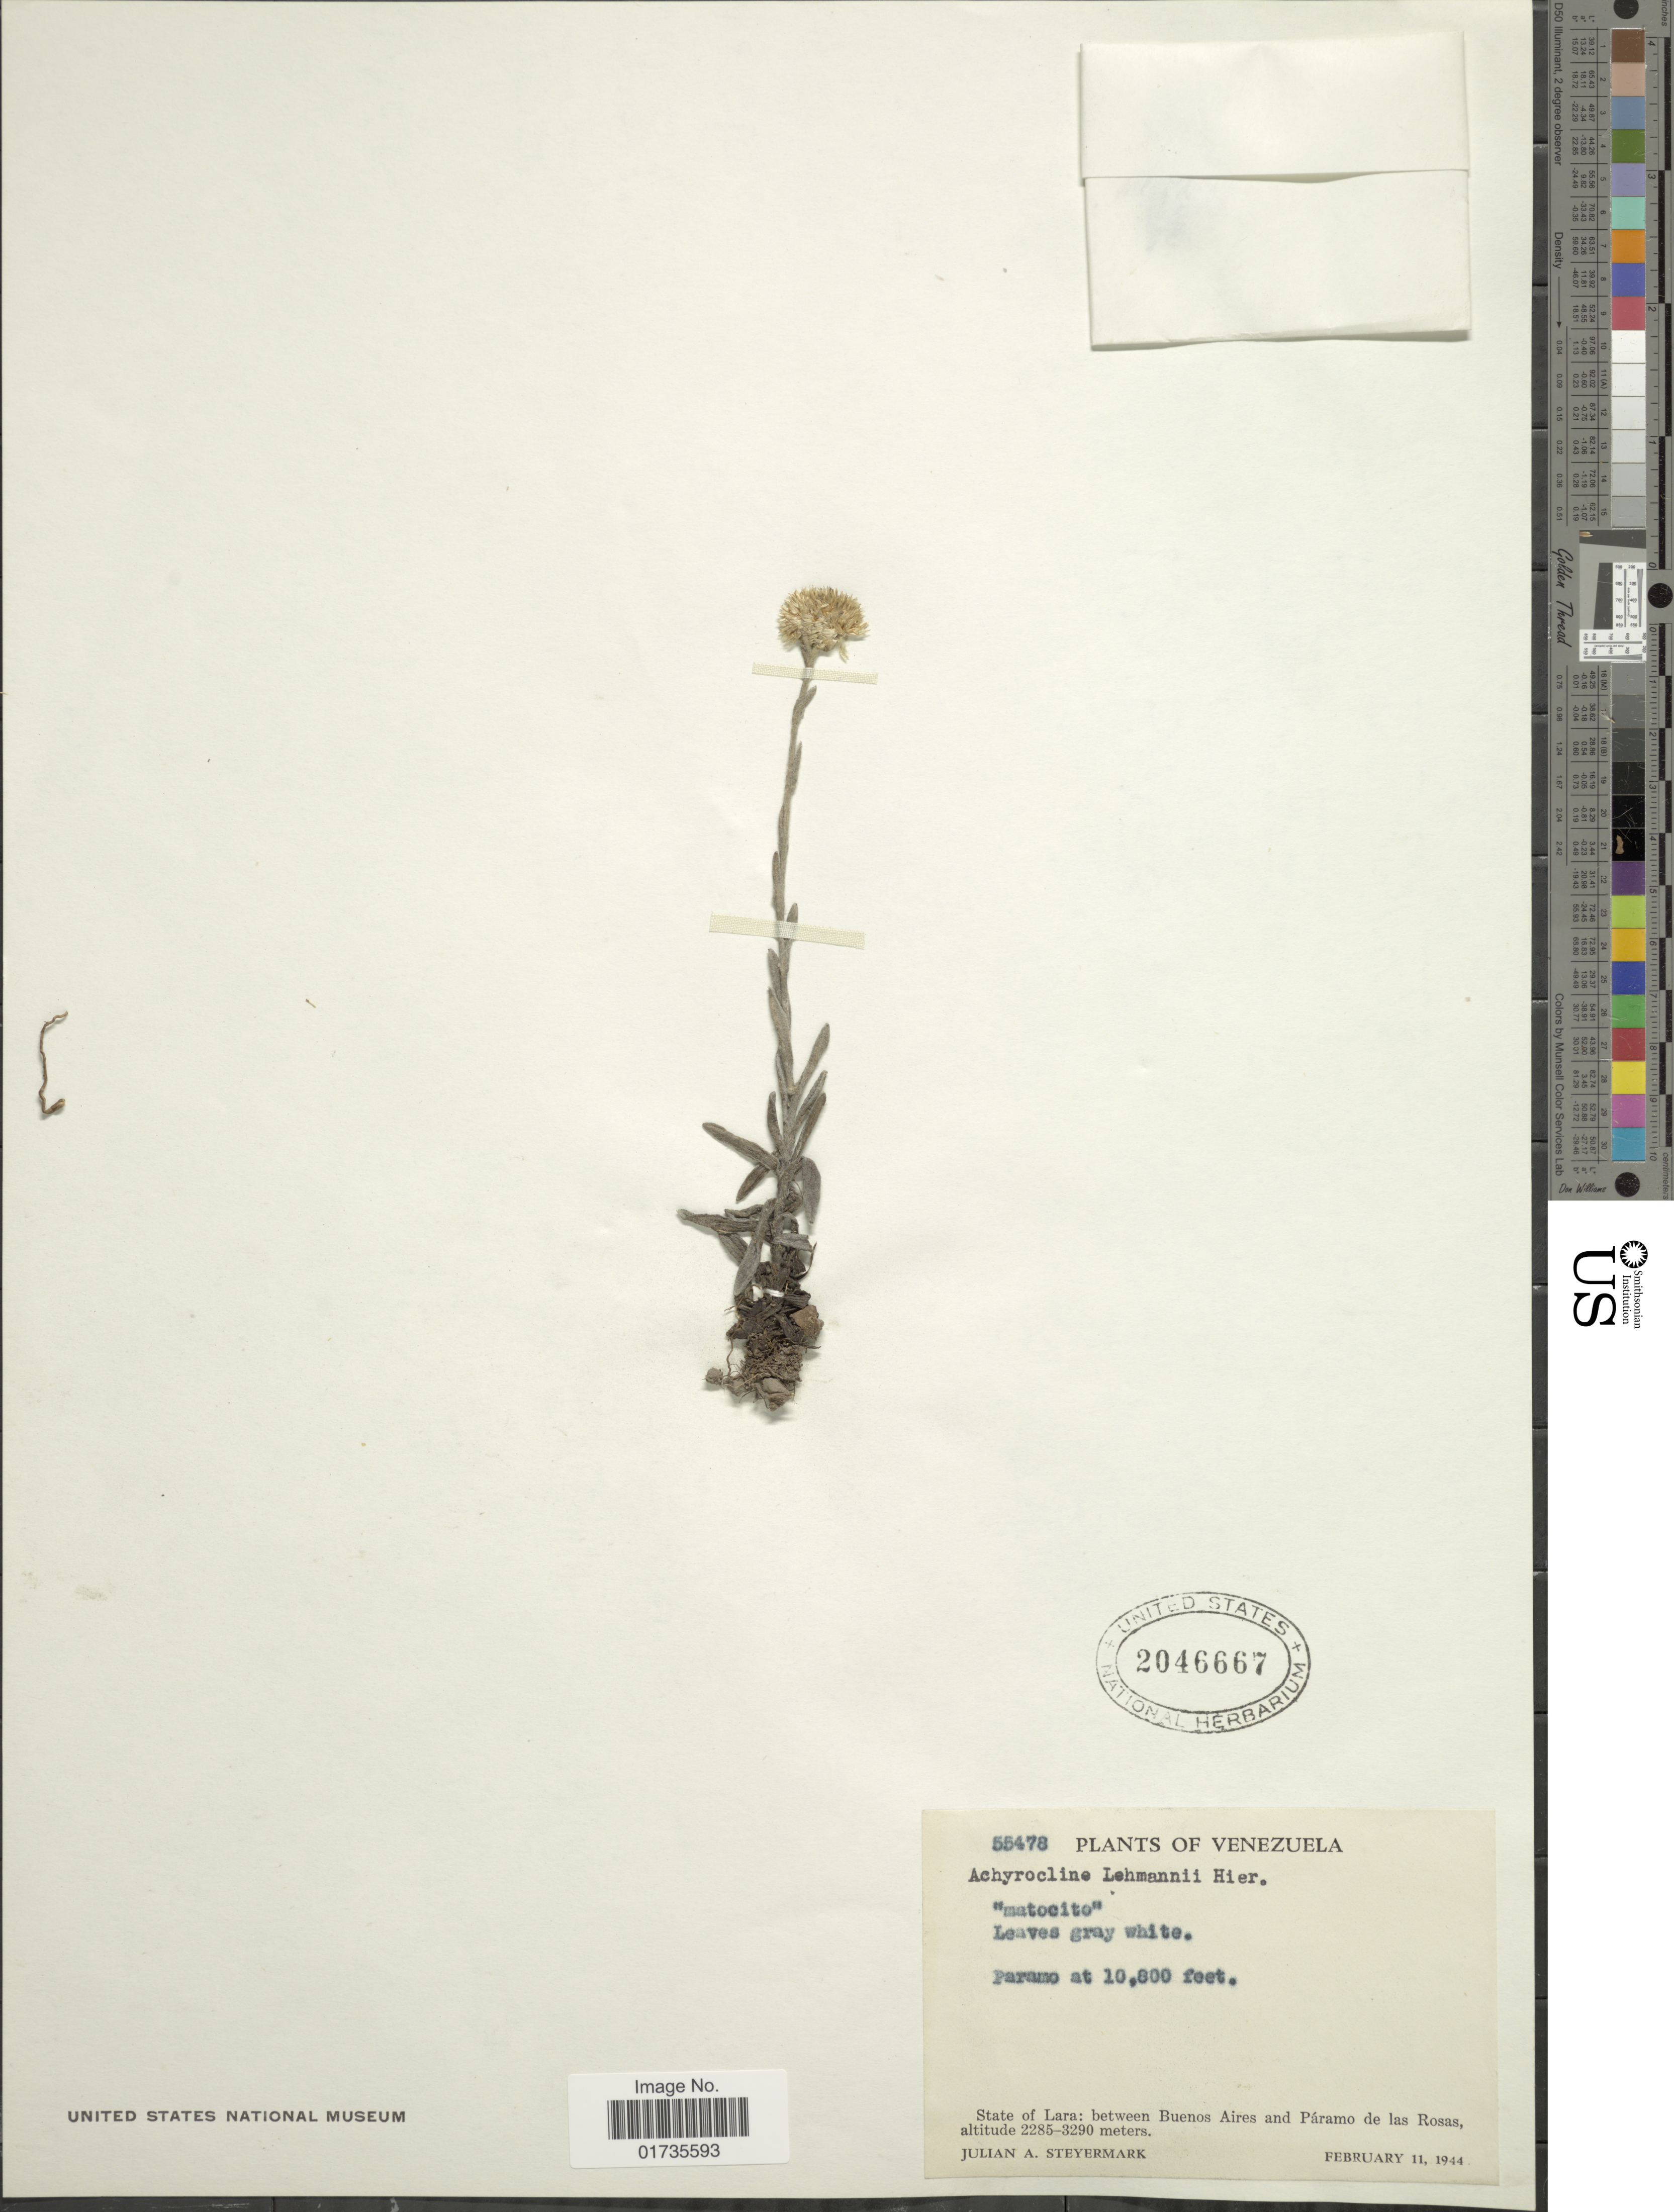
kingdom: Plantae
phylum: Tracheophyta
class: Magnoliopsida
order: Asterales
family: Asteraceae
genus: Achyrocline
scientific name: Achyrocline lehmanni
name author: Hieron.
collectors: J. Steyermark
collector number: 55478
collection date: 1944-02-11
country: Venezuela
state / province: Lara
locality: State of Lara: between Buenos Aires and Paramo de las Rosas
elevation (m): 3292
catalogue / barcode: US 2046667